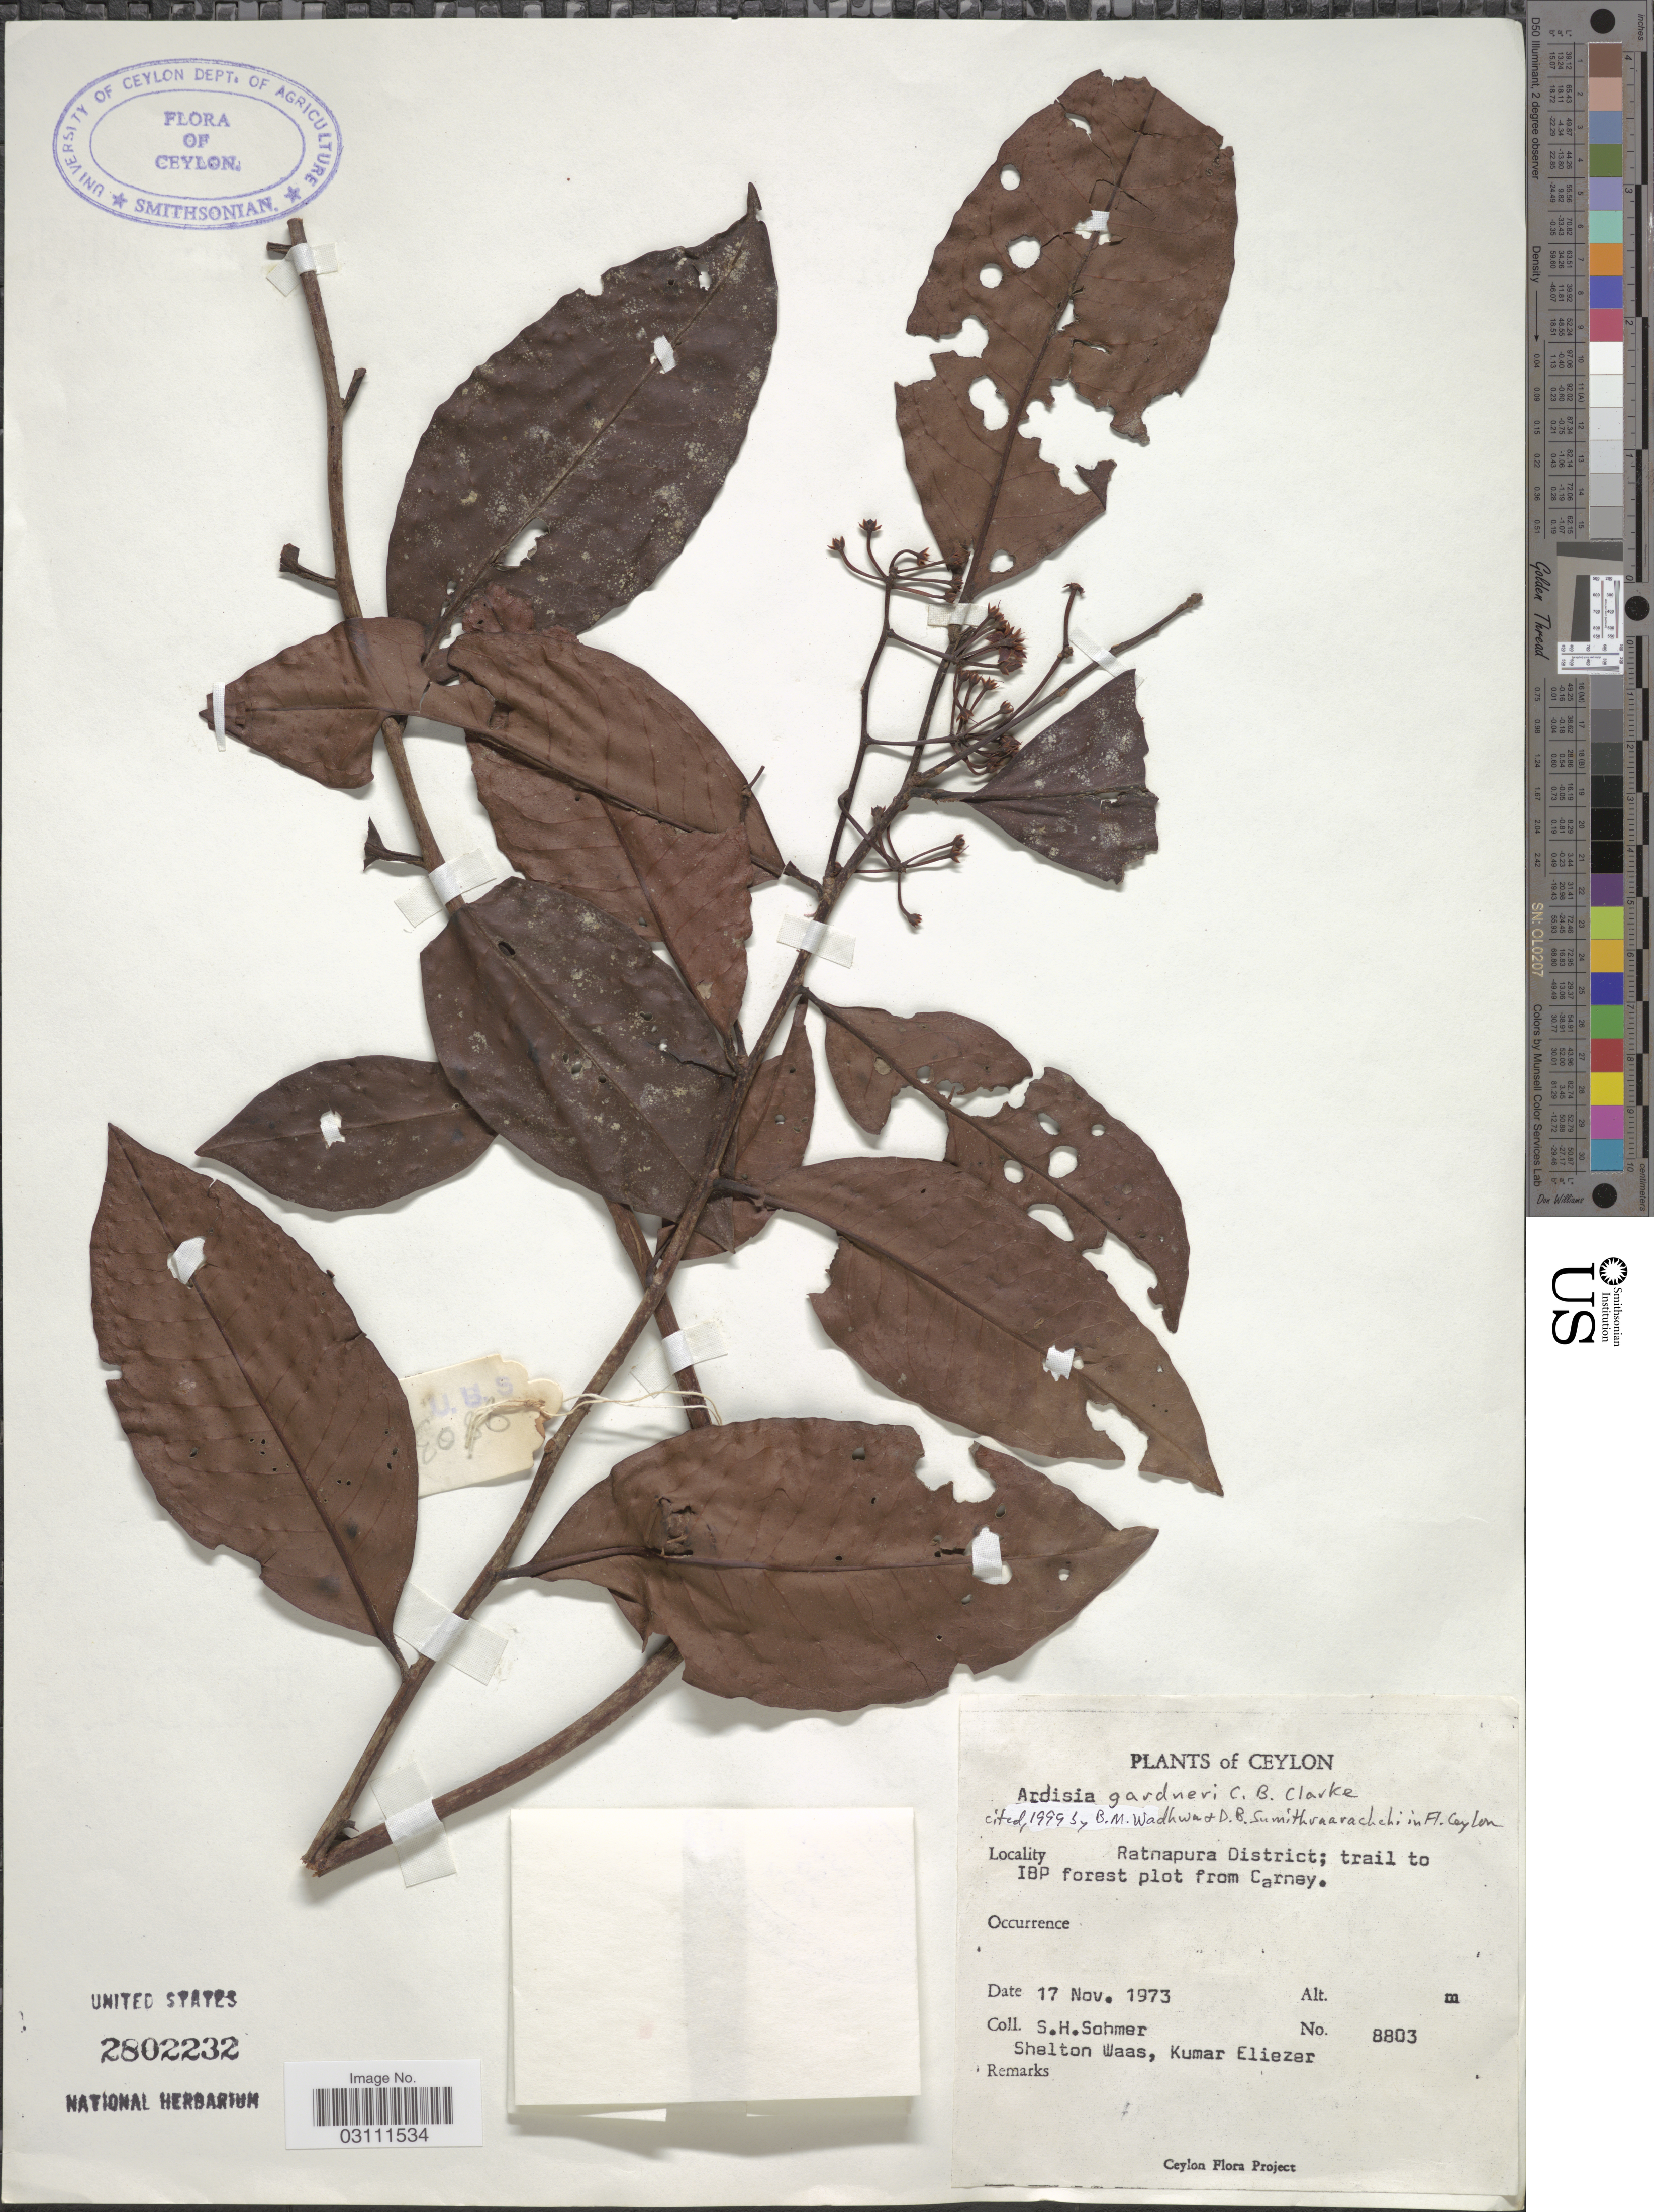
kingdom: Plantae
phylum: Tracheophyta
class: Magnoliopsida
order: Ericales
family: Primulaceae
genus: Ardisia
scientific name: Ardisia gardneri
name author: C.B. Clarke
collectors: S. H. Sohmer, S. Waas & K. Eliezer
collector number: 8803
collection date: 1973-11-17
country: Sri Lanka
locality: Ceylon, Ratnapura District; trail to IBP forest plot from Carney.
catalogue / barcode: US 2802232